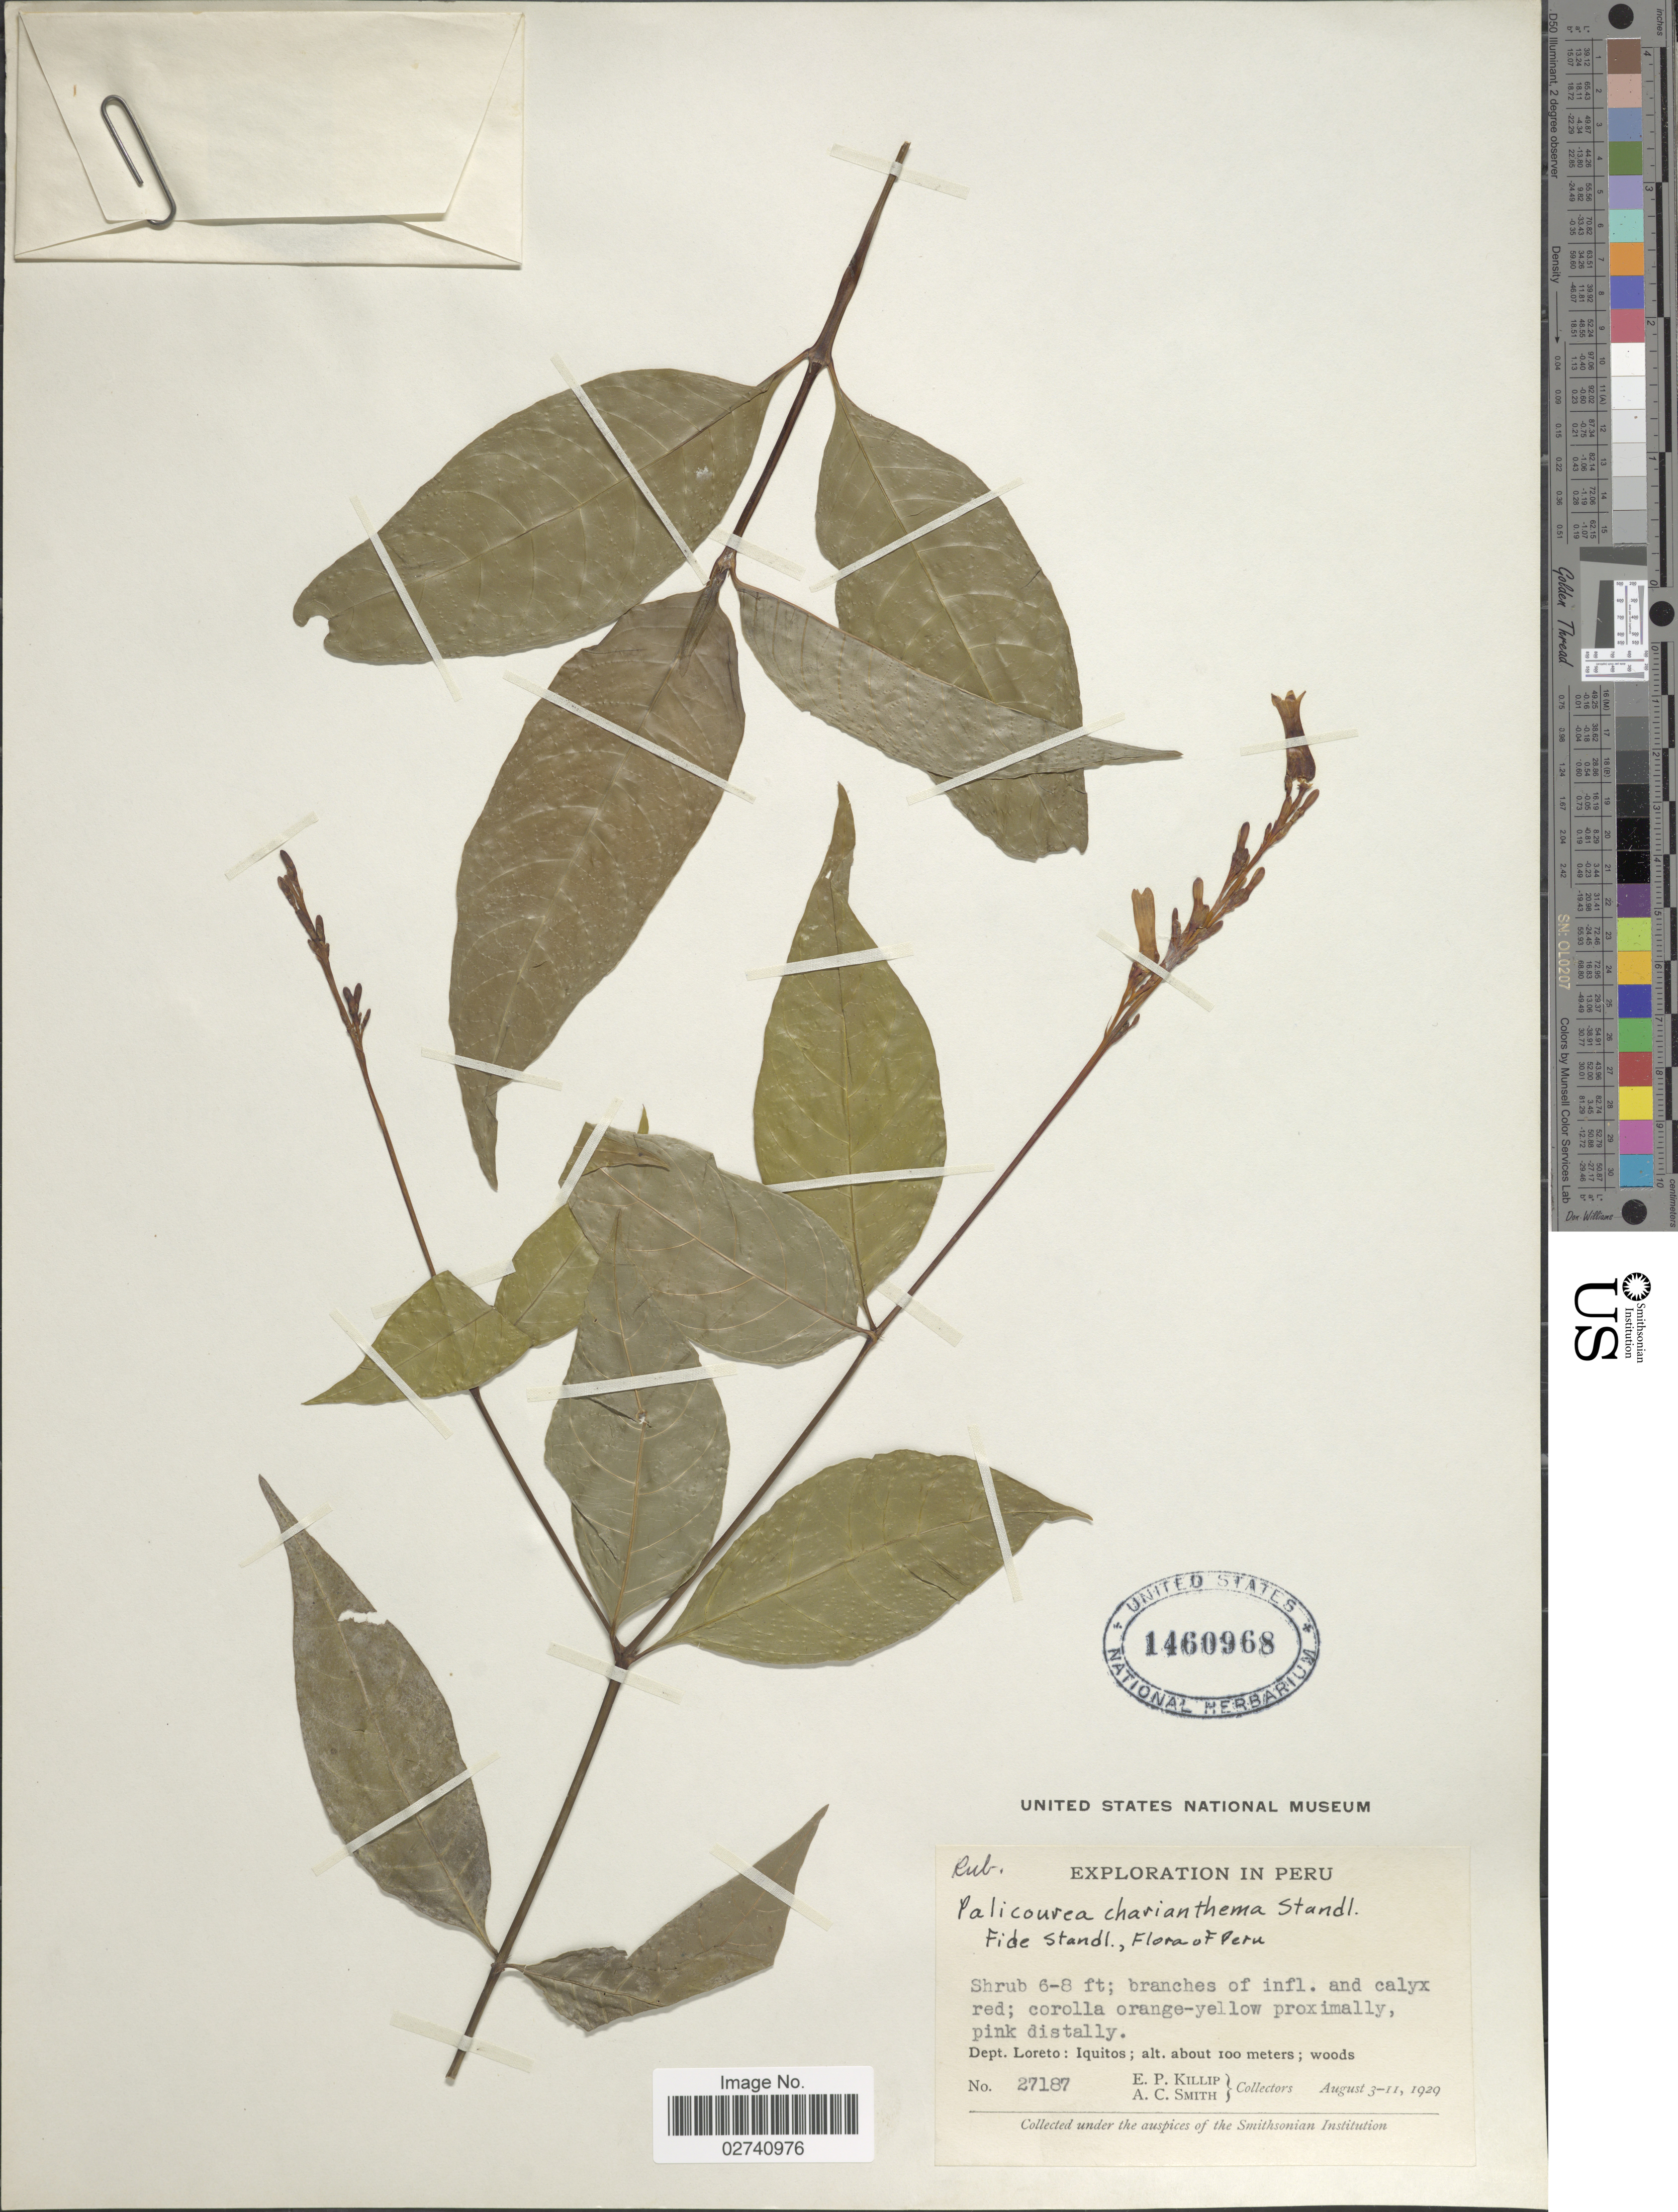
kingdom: Plantae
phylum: Tracheophyta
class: Magnoliopsida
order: Gentianales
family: Rubiaceae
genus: Palicourea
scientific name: Palicourea charianthema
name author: Standl.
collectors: E. P. Killip & A. C. Smith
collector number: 27187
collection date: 1929-08-03/1929-08-11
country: Peru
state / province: Loreto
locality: Iquitos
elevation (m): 100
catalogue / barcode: US 1460968